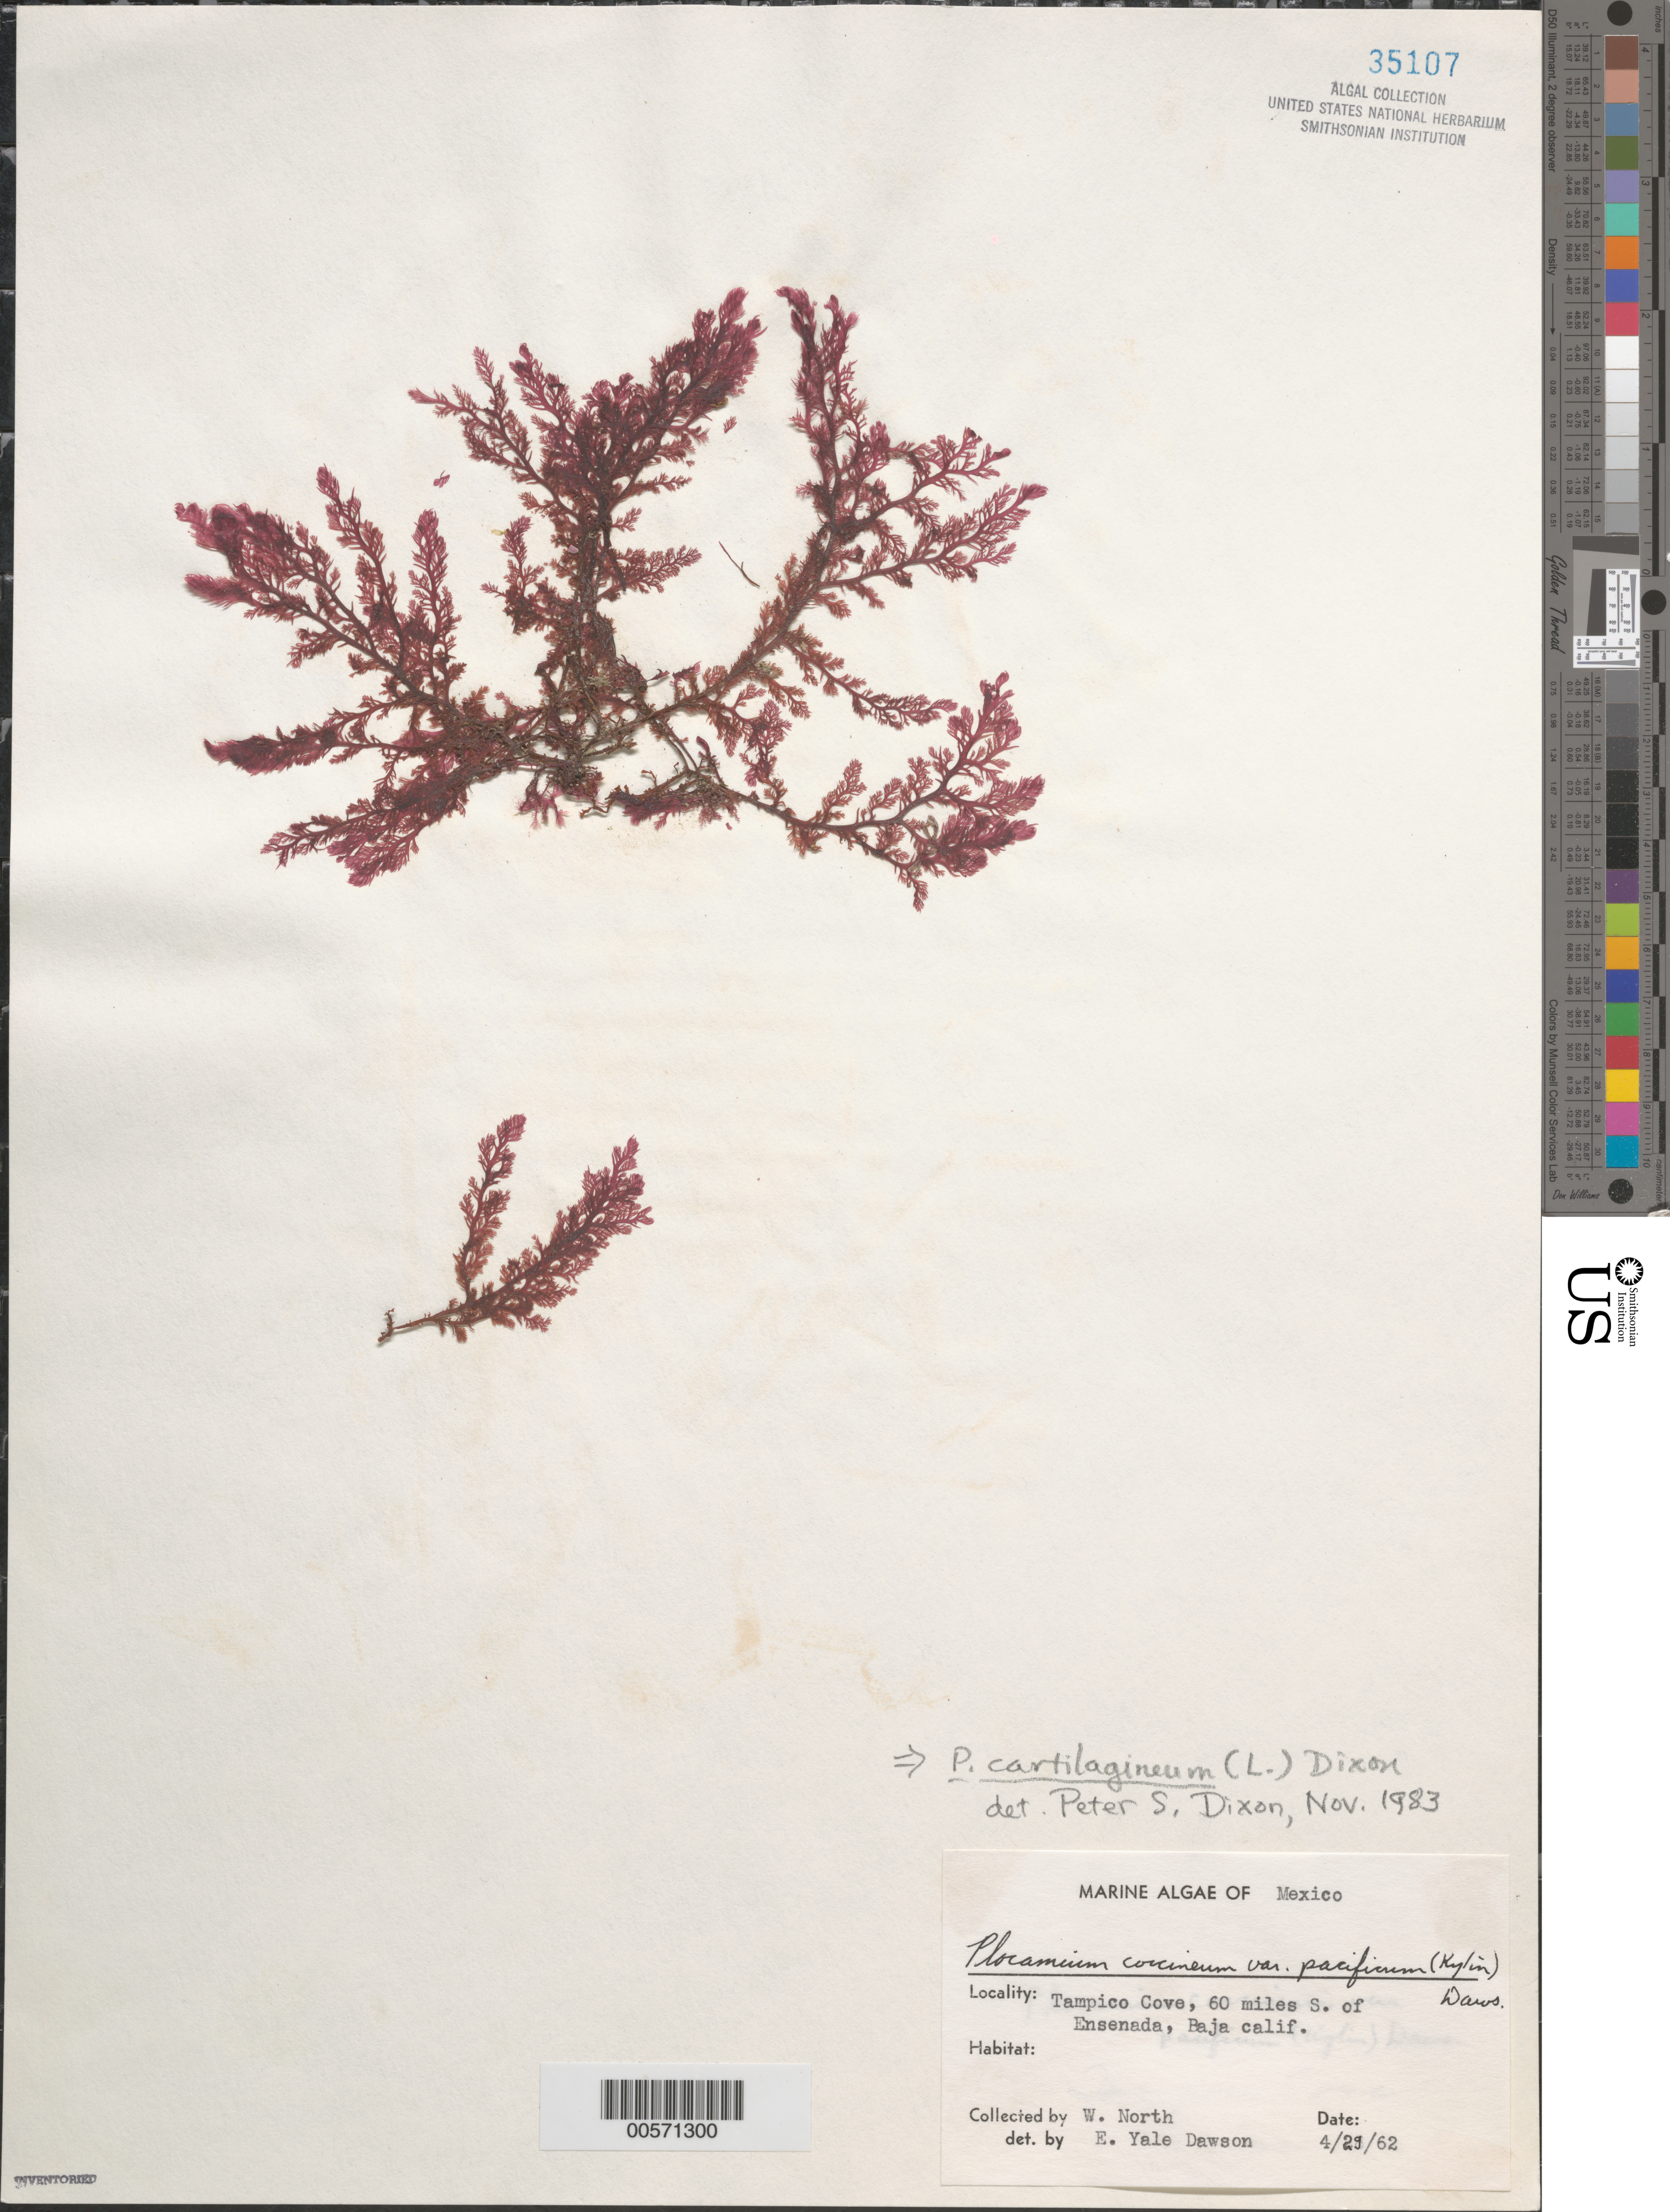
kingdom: Plantae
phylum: Rhodophyta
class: Florideophyceae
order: Plocamiales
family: Plocamiaceae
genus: Plocamium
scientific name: Plocamium cartilagineum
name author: (L.) P.S. Dixon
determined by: Dixon, P. S.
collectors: W. North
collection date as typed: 29 Apr 1962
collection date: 1962-04-29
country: Mexico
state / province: Baja California Norte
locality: Tampico Cove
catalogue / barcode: US 35107